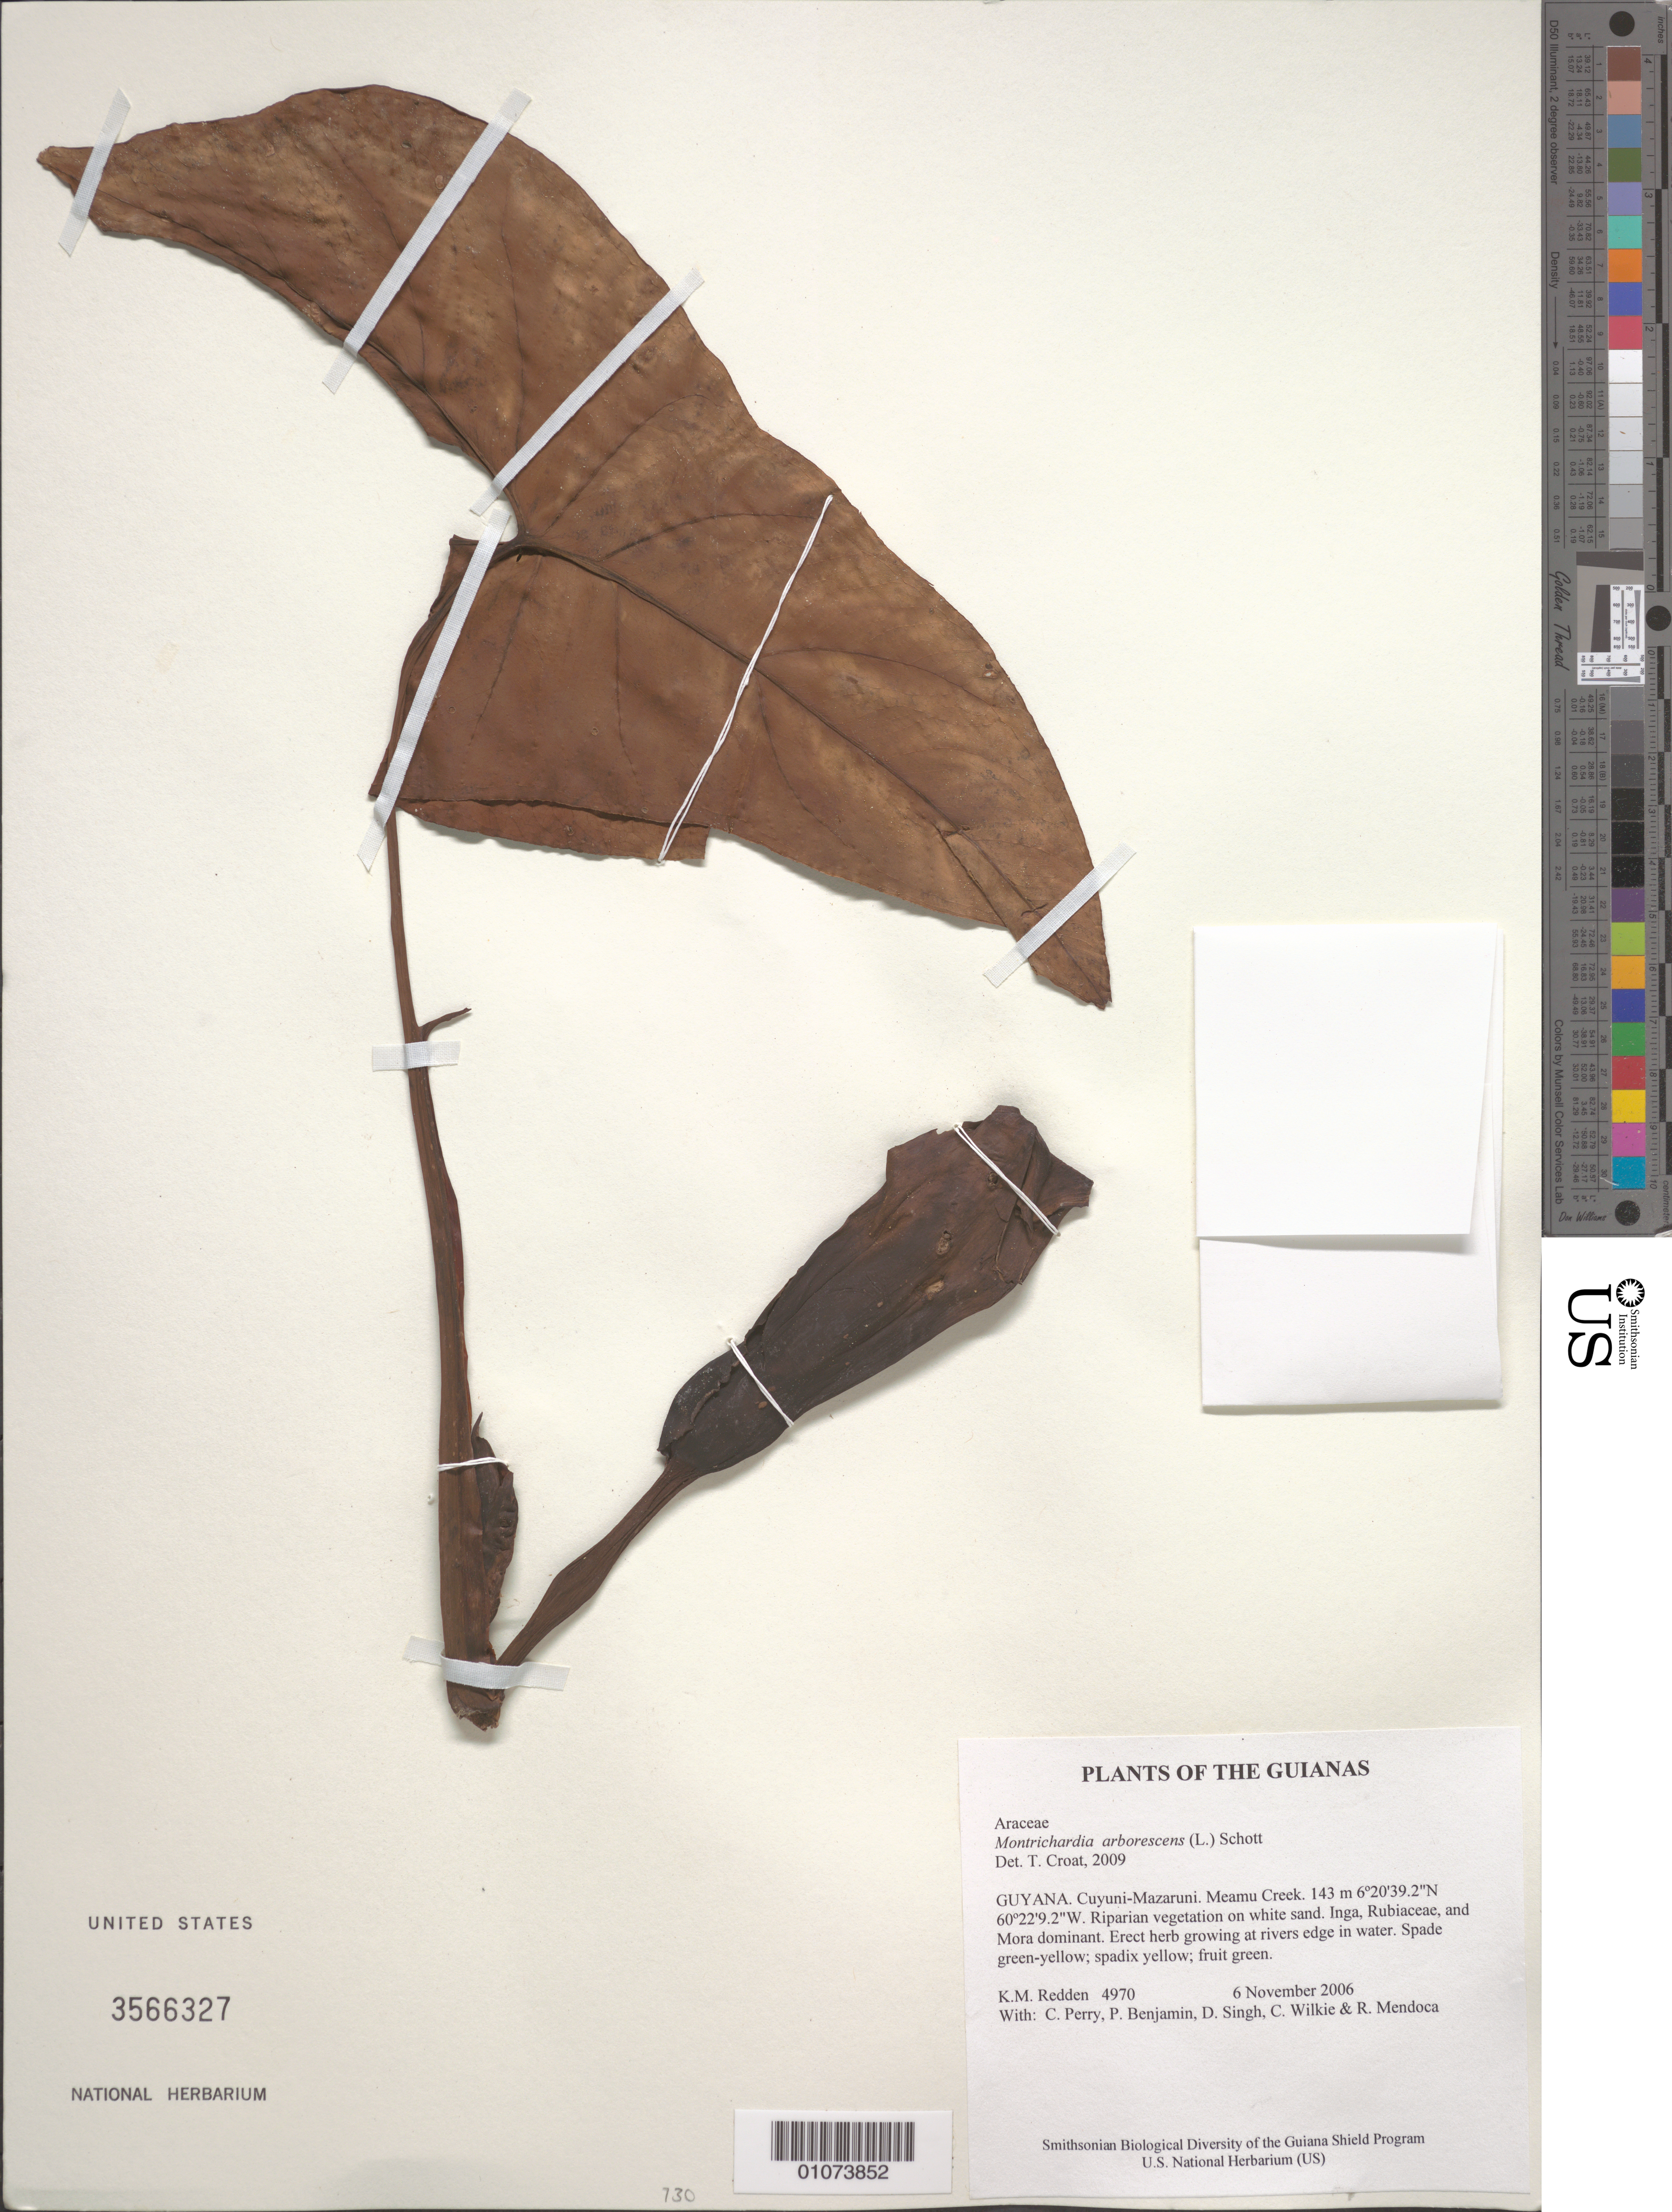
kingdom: Plantae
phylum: Tracheophyta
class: Liliopsida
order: Alismatales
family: Araceae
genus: Montrichardia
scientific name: Montrichardia arborescens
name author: (L.) Schott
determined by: Croat, Thomas B., Missouri Botanical Garden (MO)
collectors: K. M. Redden, C. Perry, P. Benjamin, D. Singh, C. Wilkie & R. Mendoca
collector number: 4970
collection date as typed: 6 November 2006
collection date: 2006-11-06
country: Guyana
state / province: Cuyuni-Mazaruni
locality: Meamu Creek.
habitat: Riparian vegetation on white sand. Inga, Rubiaceae, and Mora dominant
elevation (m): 143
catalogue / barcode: US 3566327